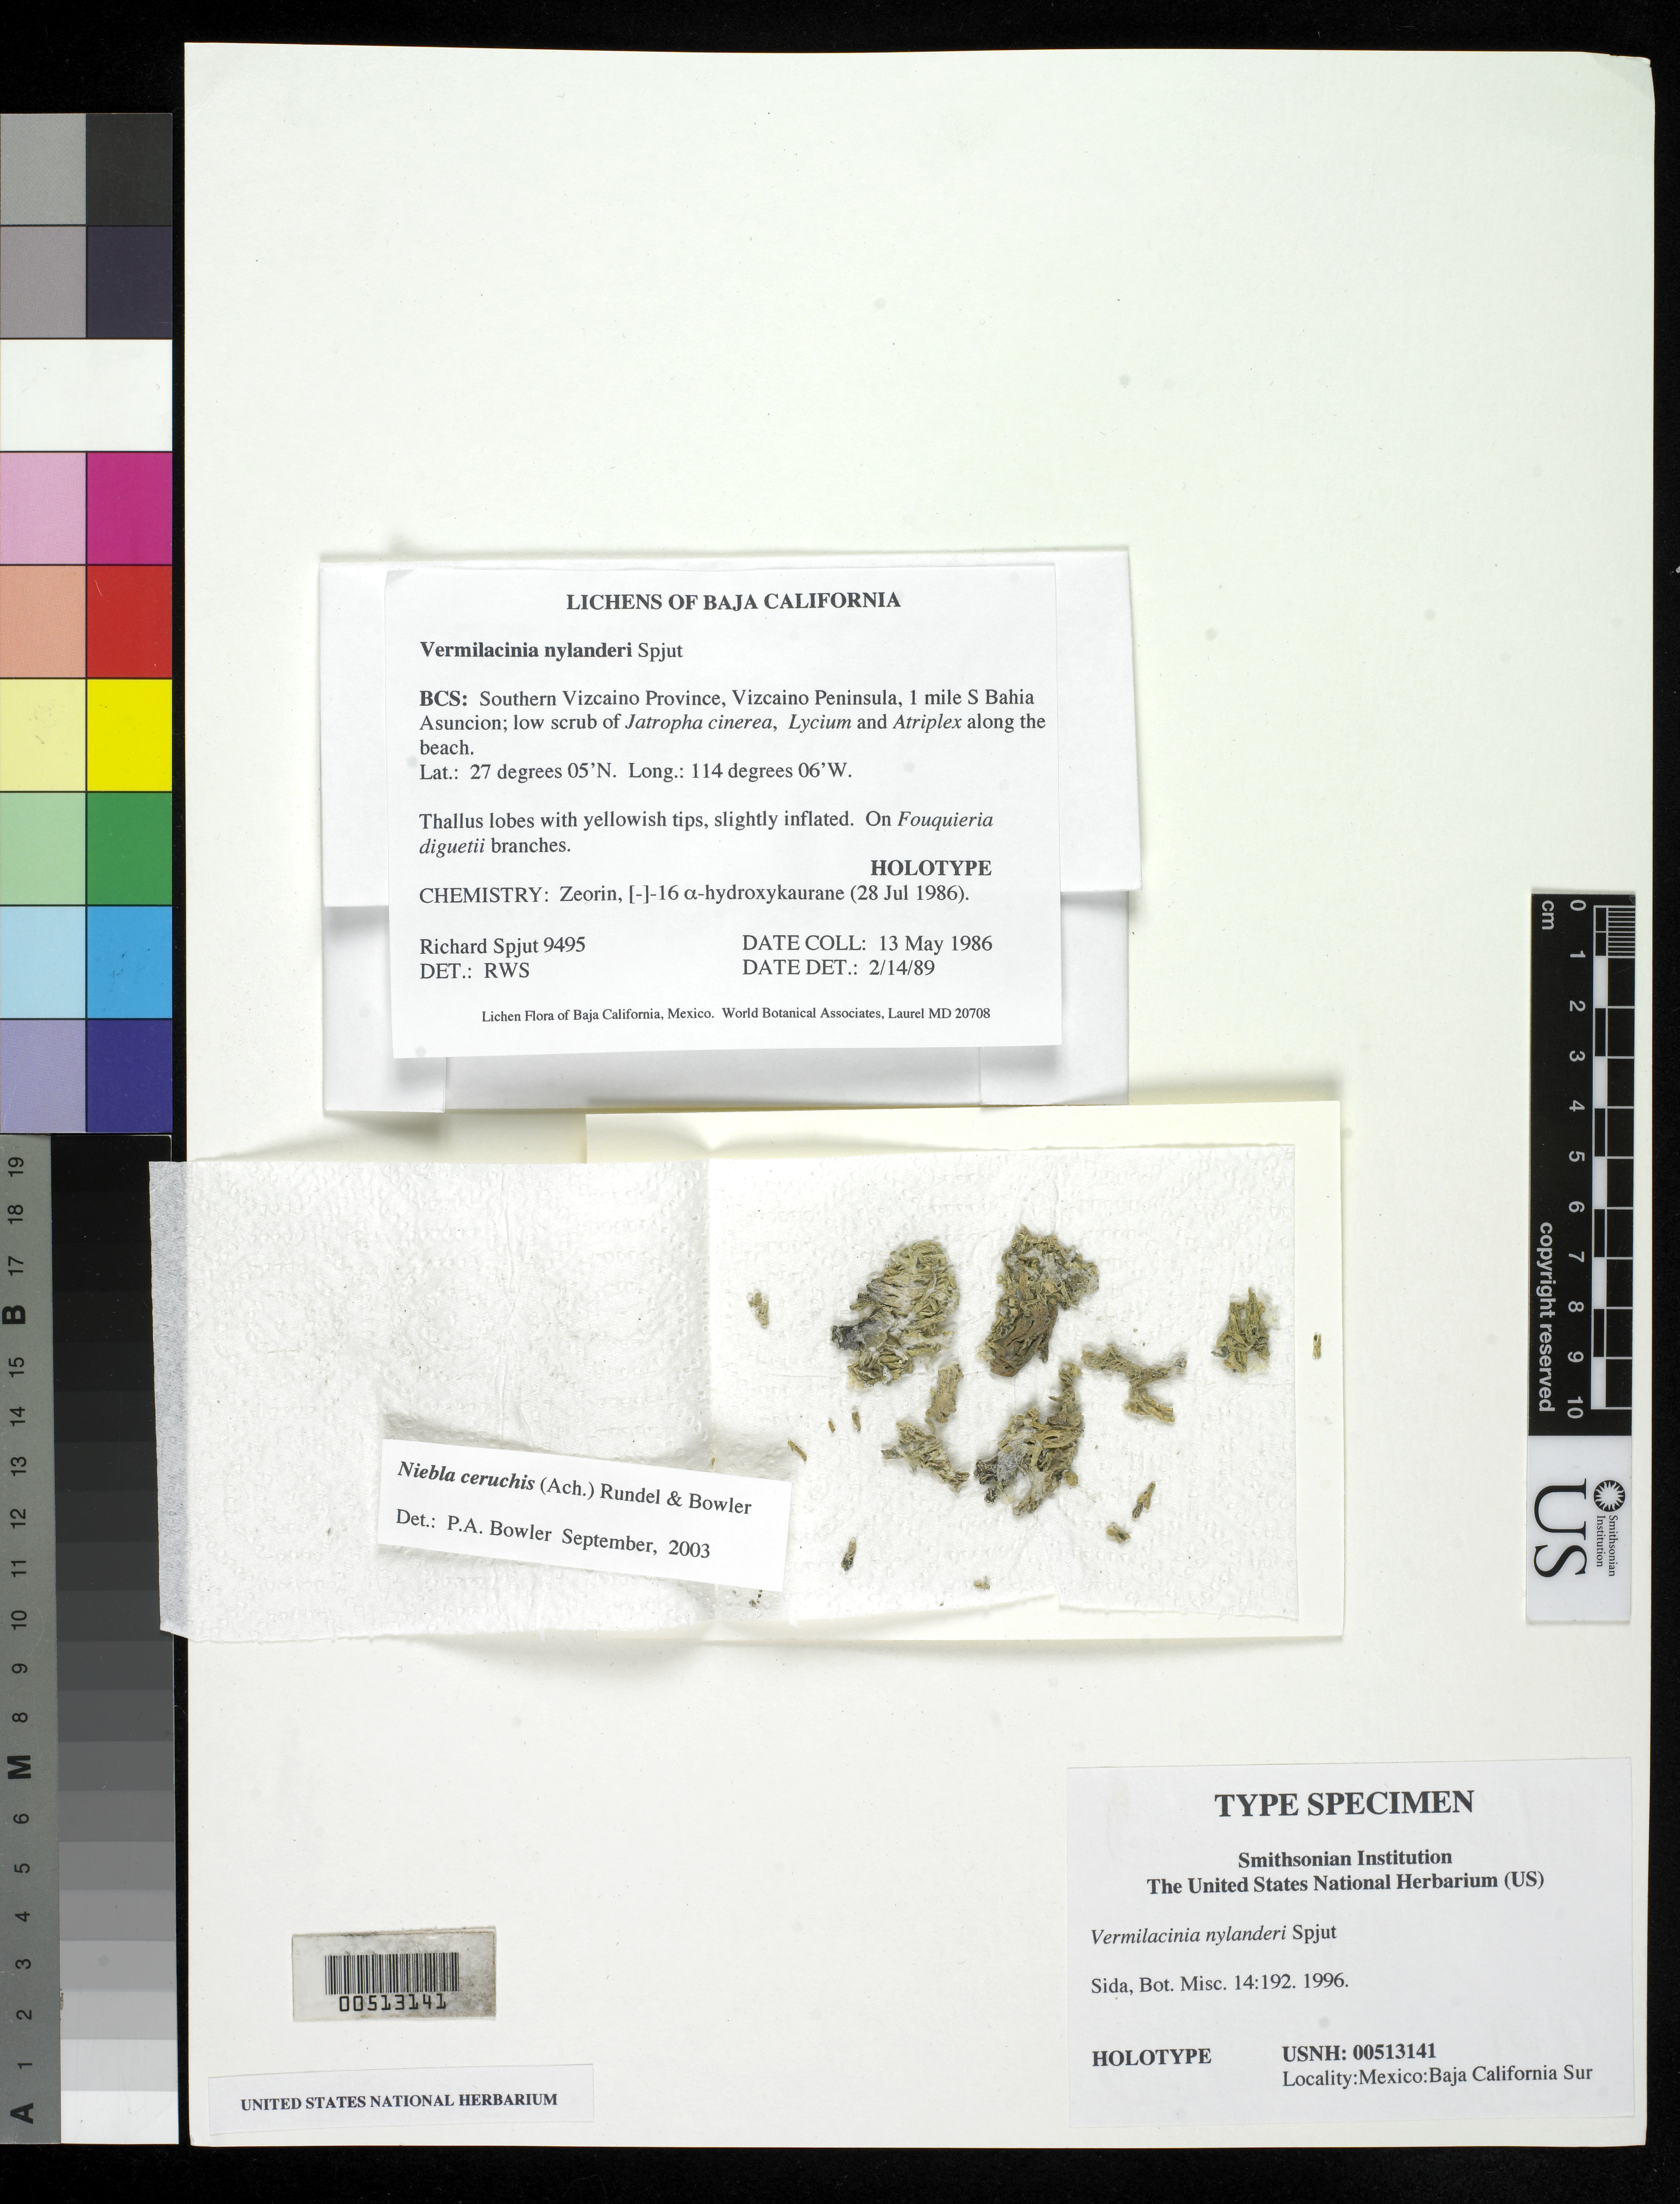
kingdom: Fungi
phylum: Ascomycota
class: Lecanoromycetes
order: Lecanorales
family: Ramalinaceae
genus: Vermilacinia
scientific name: Vermilacinia nylanderi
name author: Spjut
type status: Holotype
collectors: R. Spjut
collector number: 9495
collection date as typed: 13 May 1986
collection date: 1986-05-13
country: Mexico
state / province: Baja California Sur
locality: Southern Vizcaino province, Vizcaino Peninsula, 1 mi S of Bahia Asuncion.